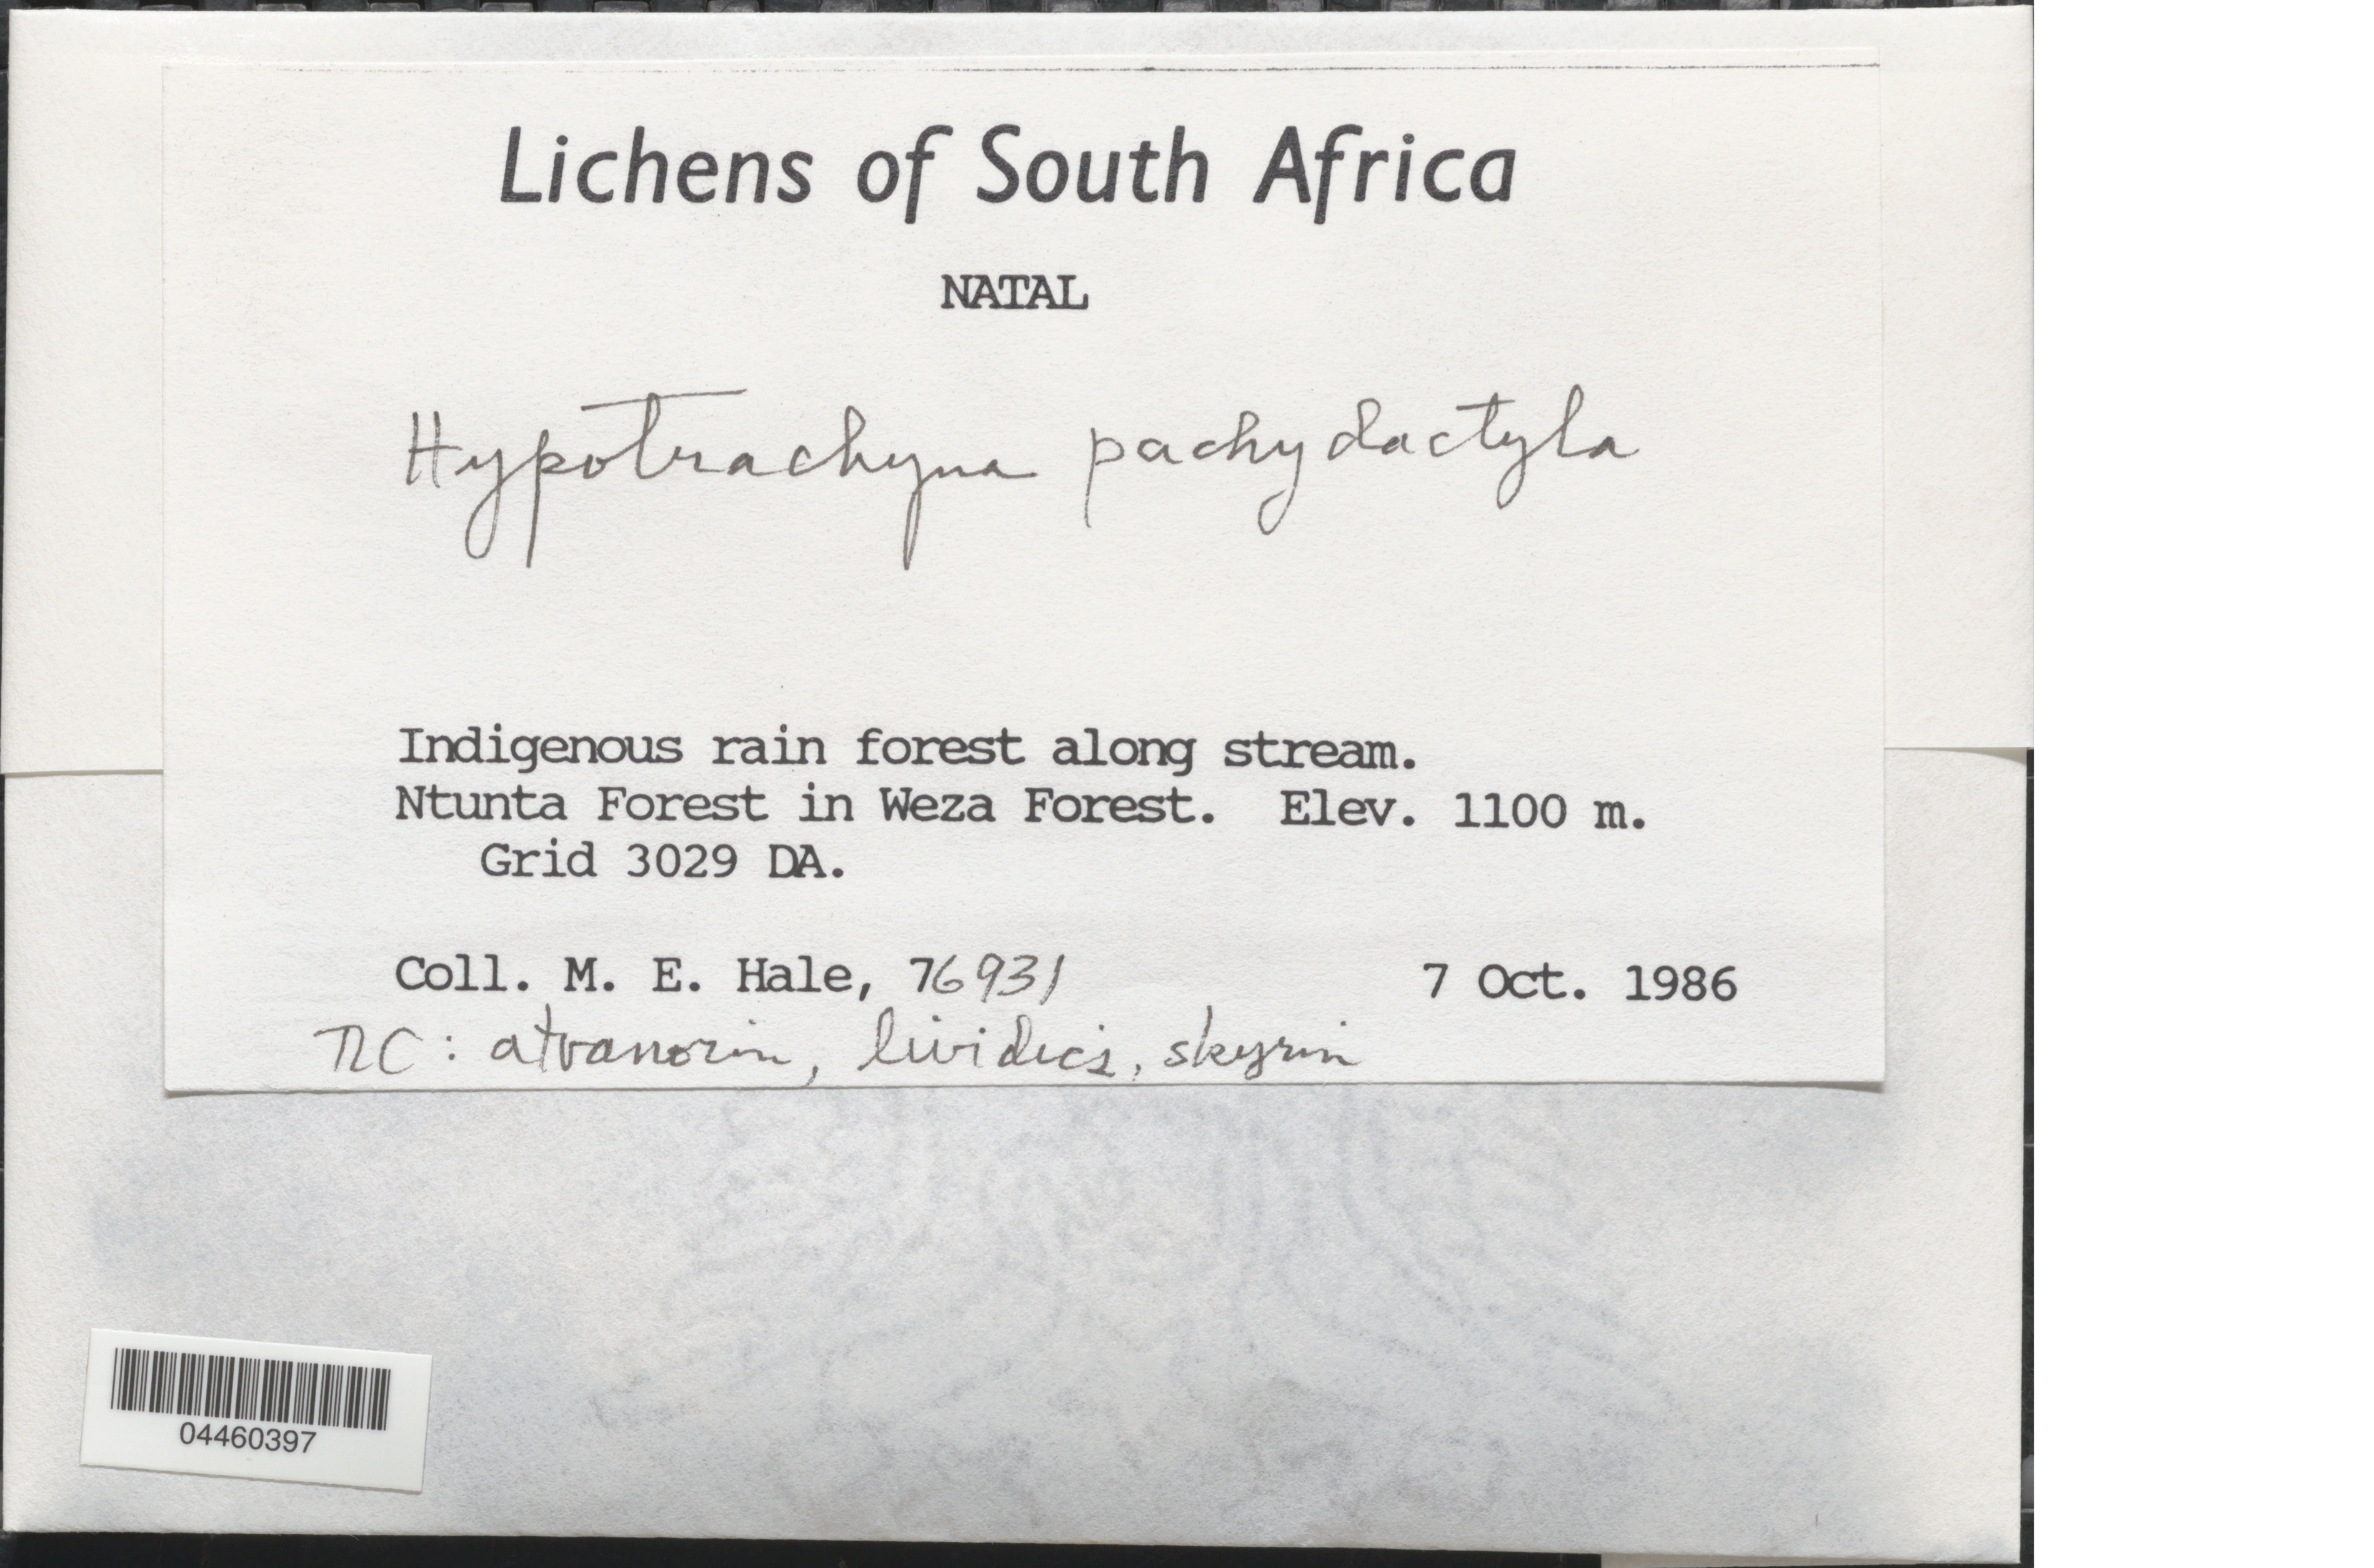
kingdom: Fungi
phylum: Ascomycota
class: Lecanoromycetes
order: Lecanorales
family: Parmeliaceae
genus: Hypotrachyna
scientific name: Hypotrachyna sp.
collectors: M. Hale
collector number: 76931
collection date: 1986-10-07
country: South Africa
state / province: KwaZulu-Natal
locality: Natal. Ntunta Forest in Weza Forest. Grid 3029 DA.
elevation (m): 1100